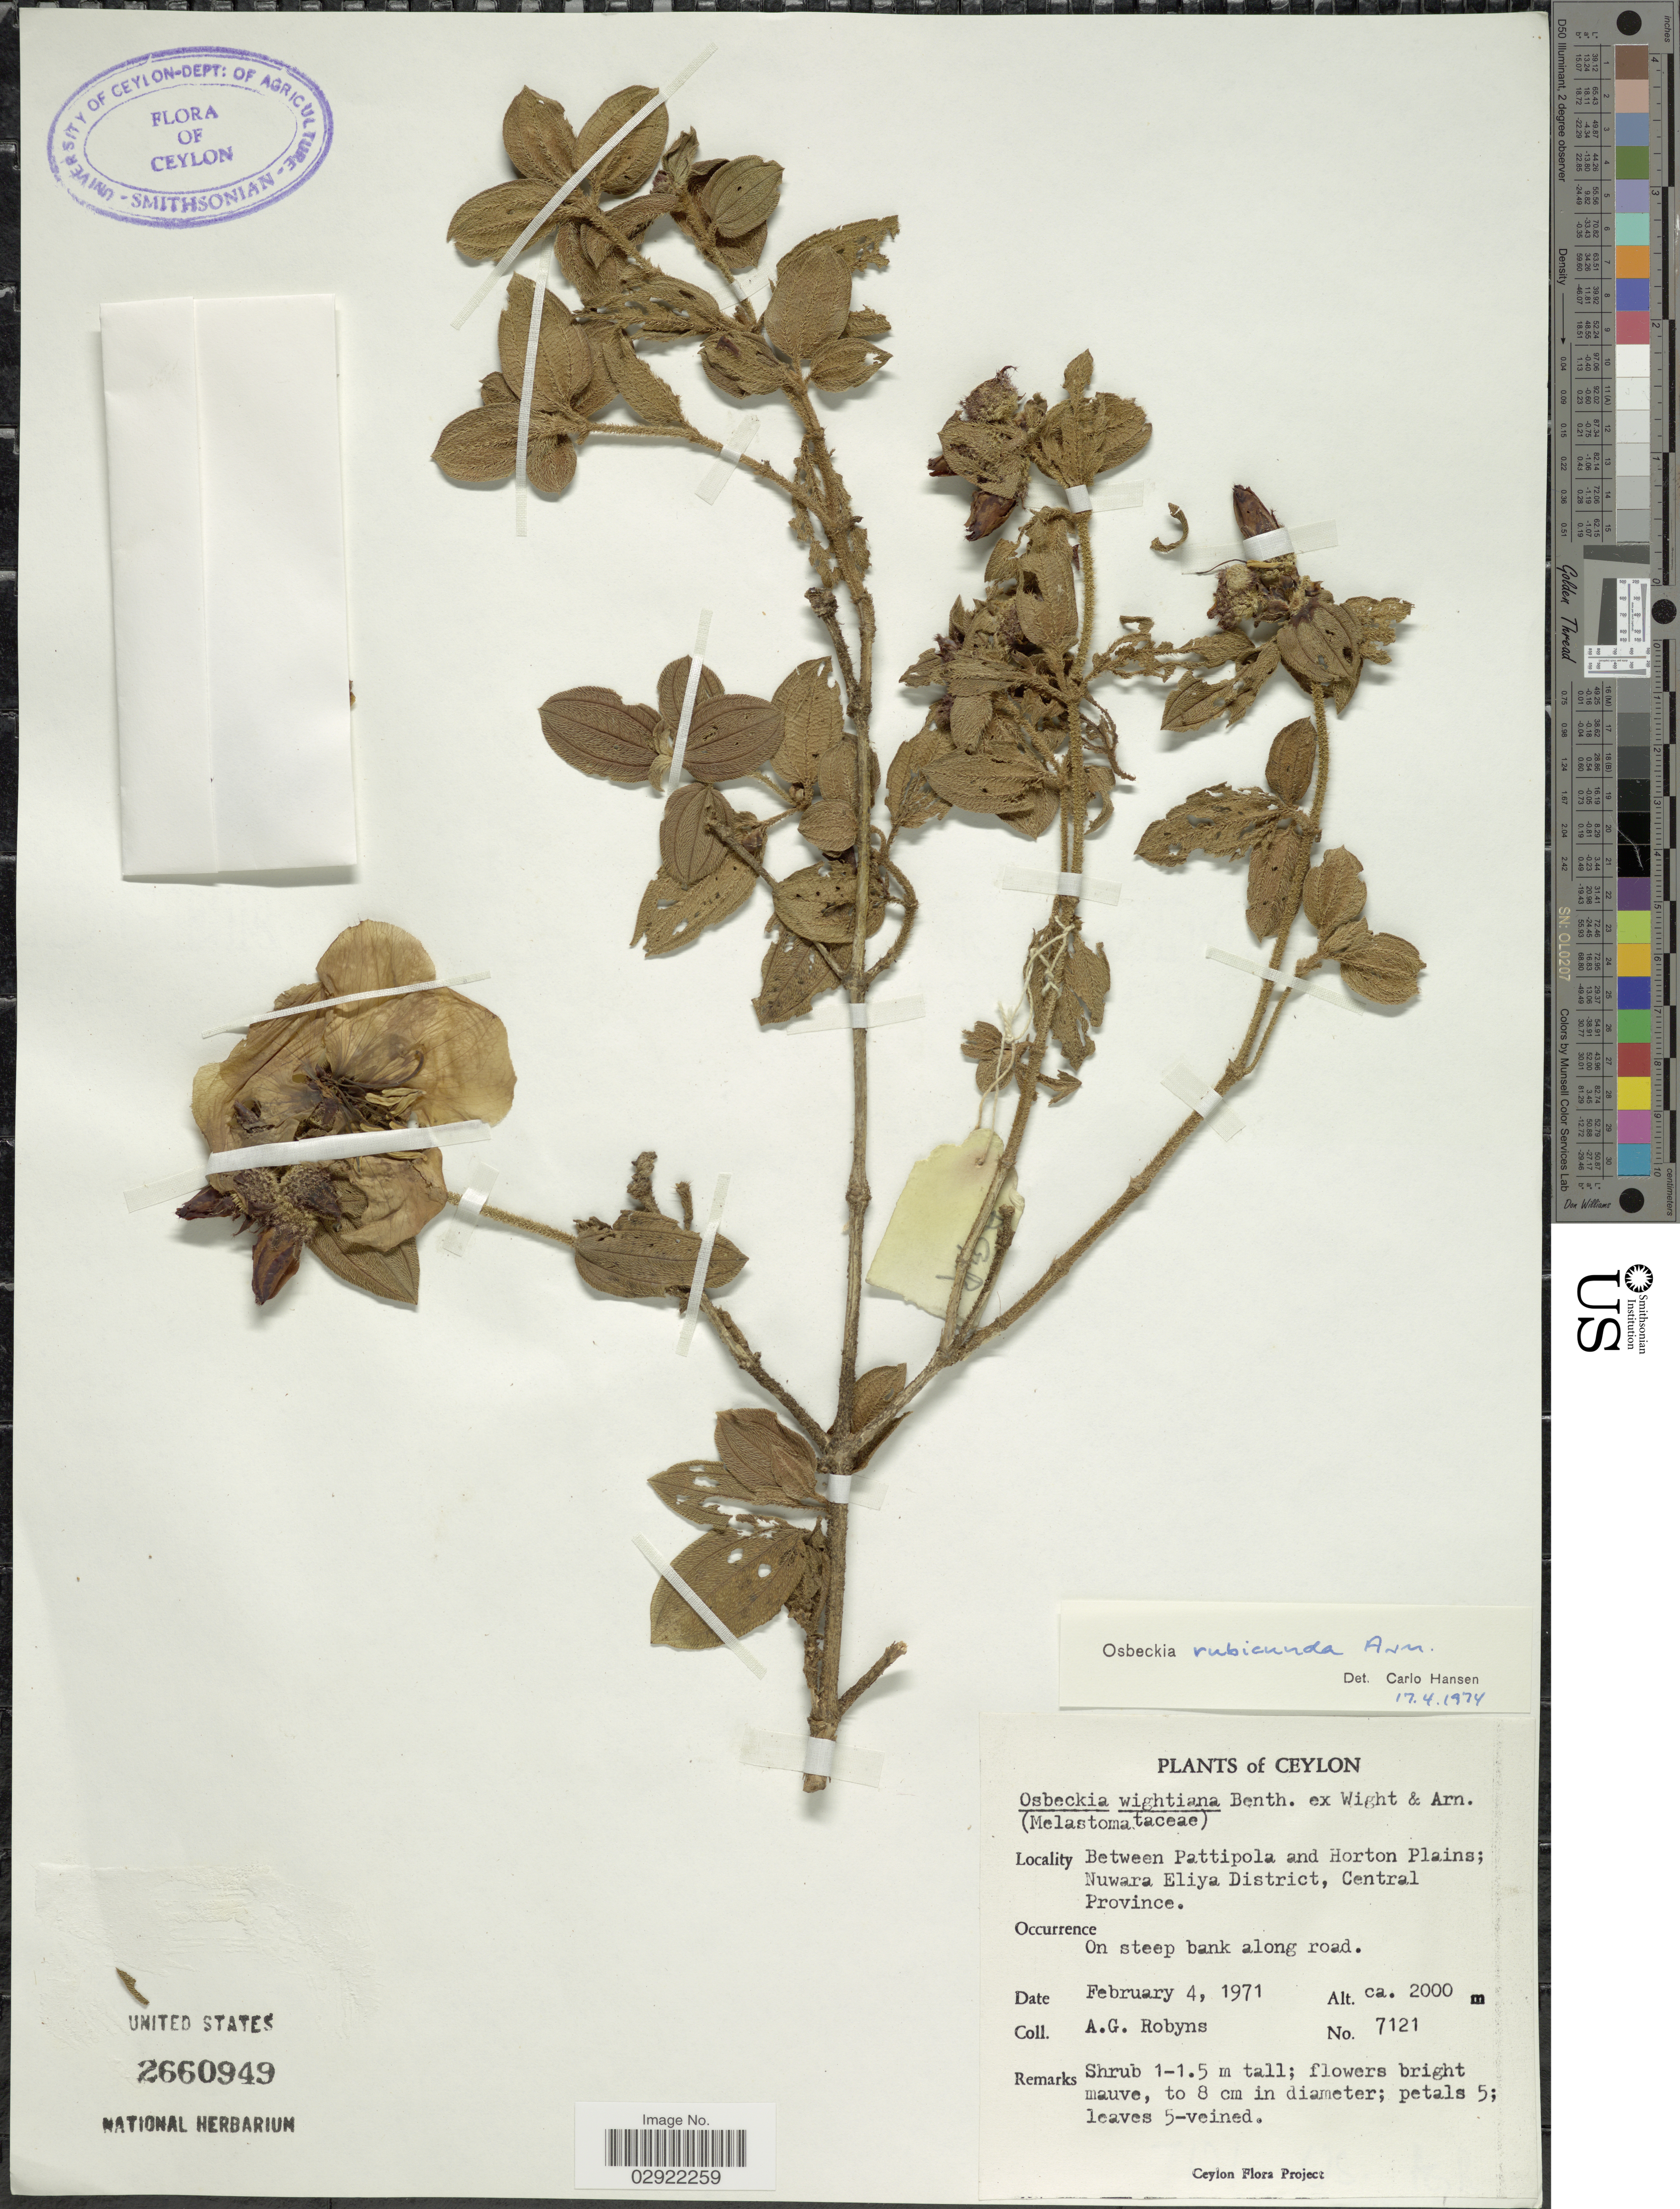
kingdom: Plantae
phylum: Tracheophyta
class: Magnoliopsida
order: Myrtales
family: Melastomataceae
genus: Osbeckia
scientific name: Osbeckia rubicunda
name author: Arn.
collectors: A. G. Robyns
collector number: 7121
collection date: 1971-02-04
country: Sri Lanka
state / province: Central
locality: Ceylon. Between Pattipola and Horton Plains; Nuwara Eliya District.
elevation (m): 2000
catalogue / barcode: US 2660949